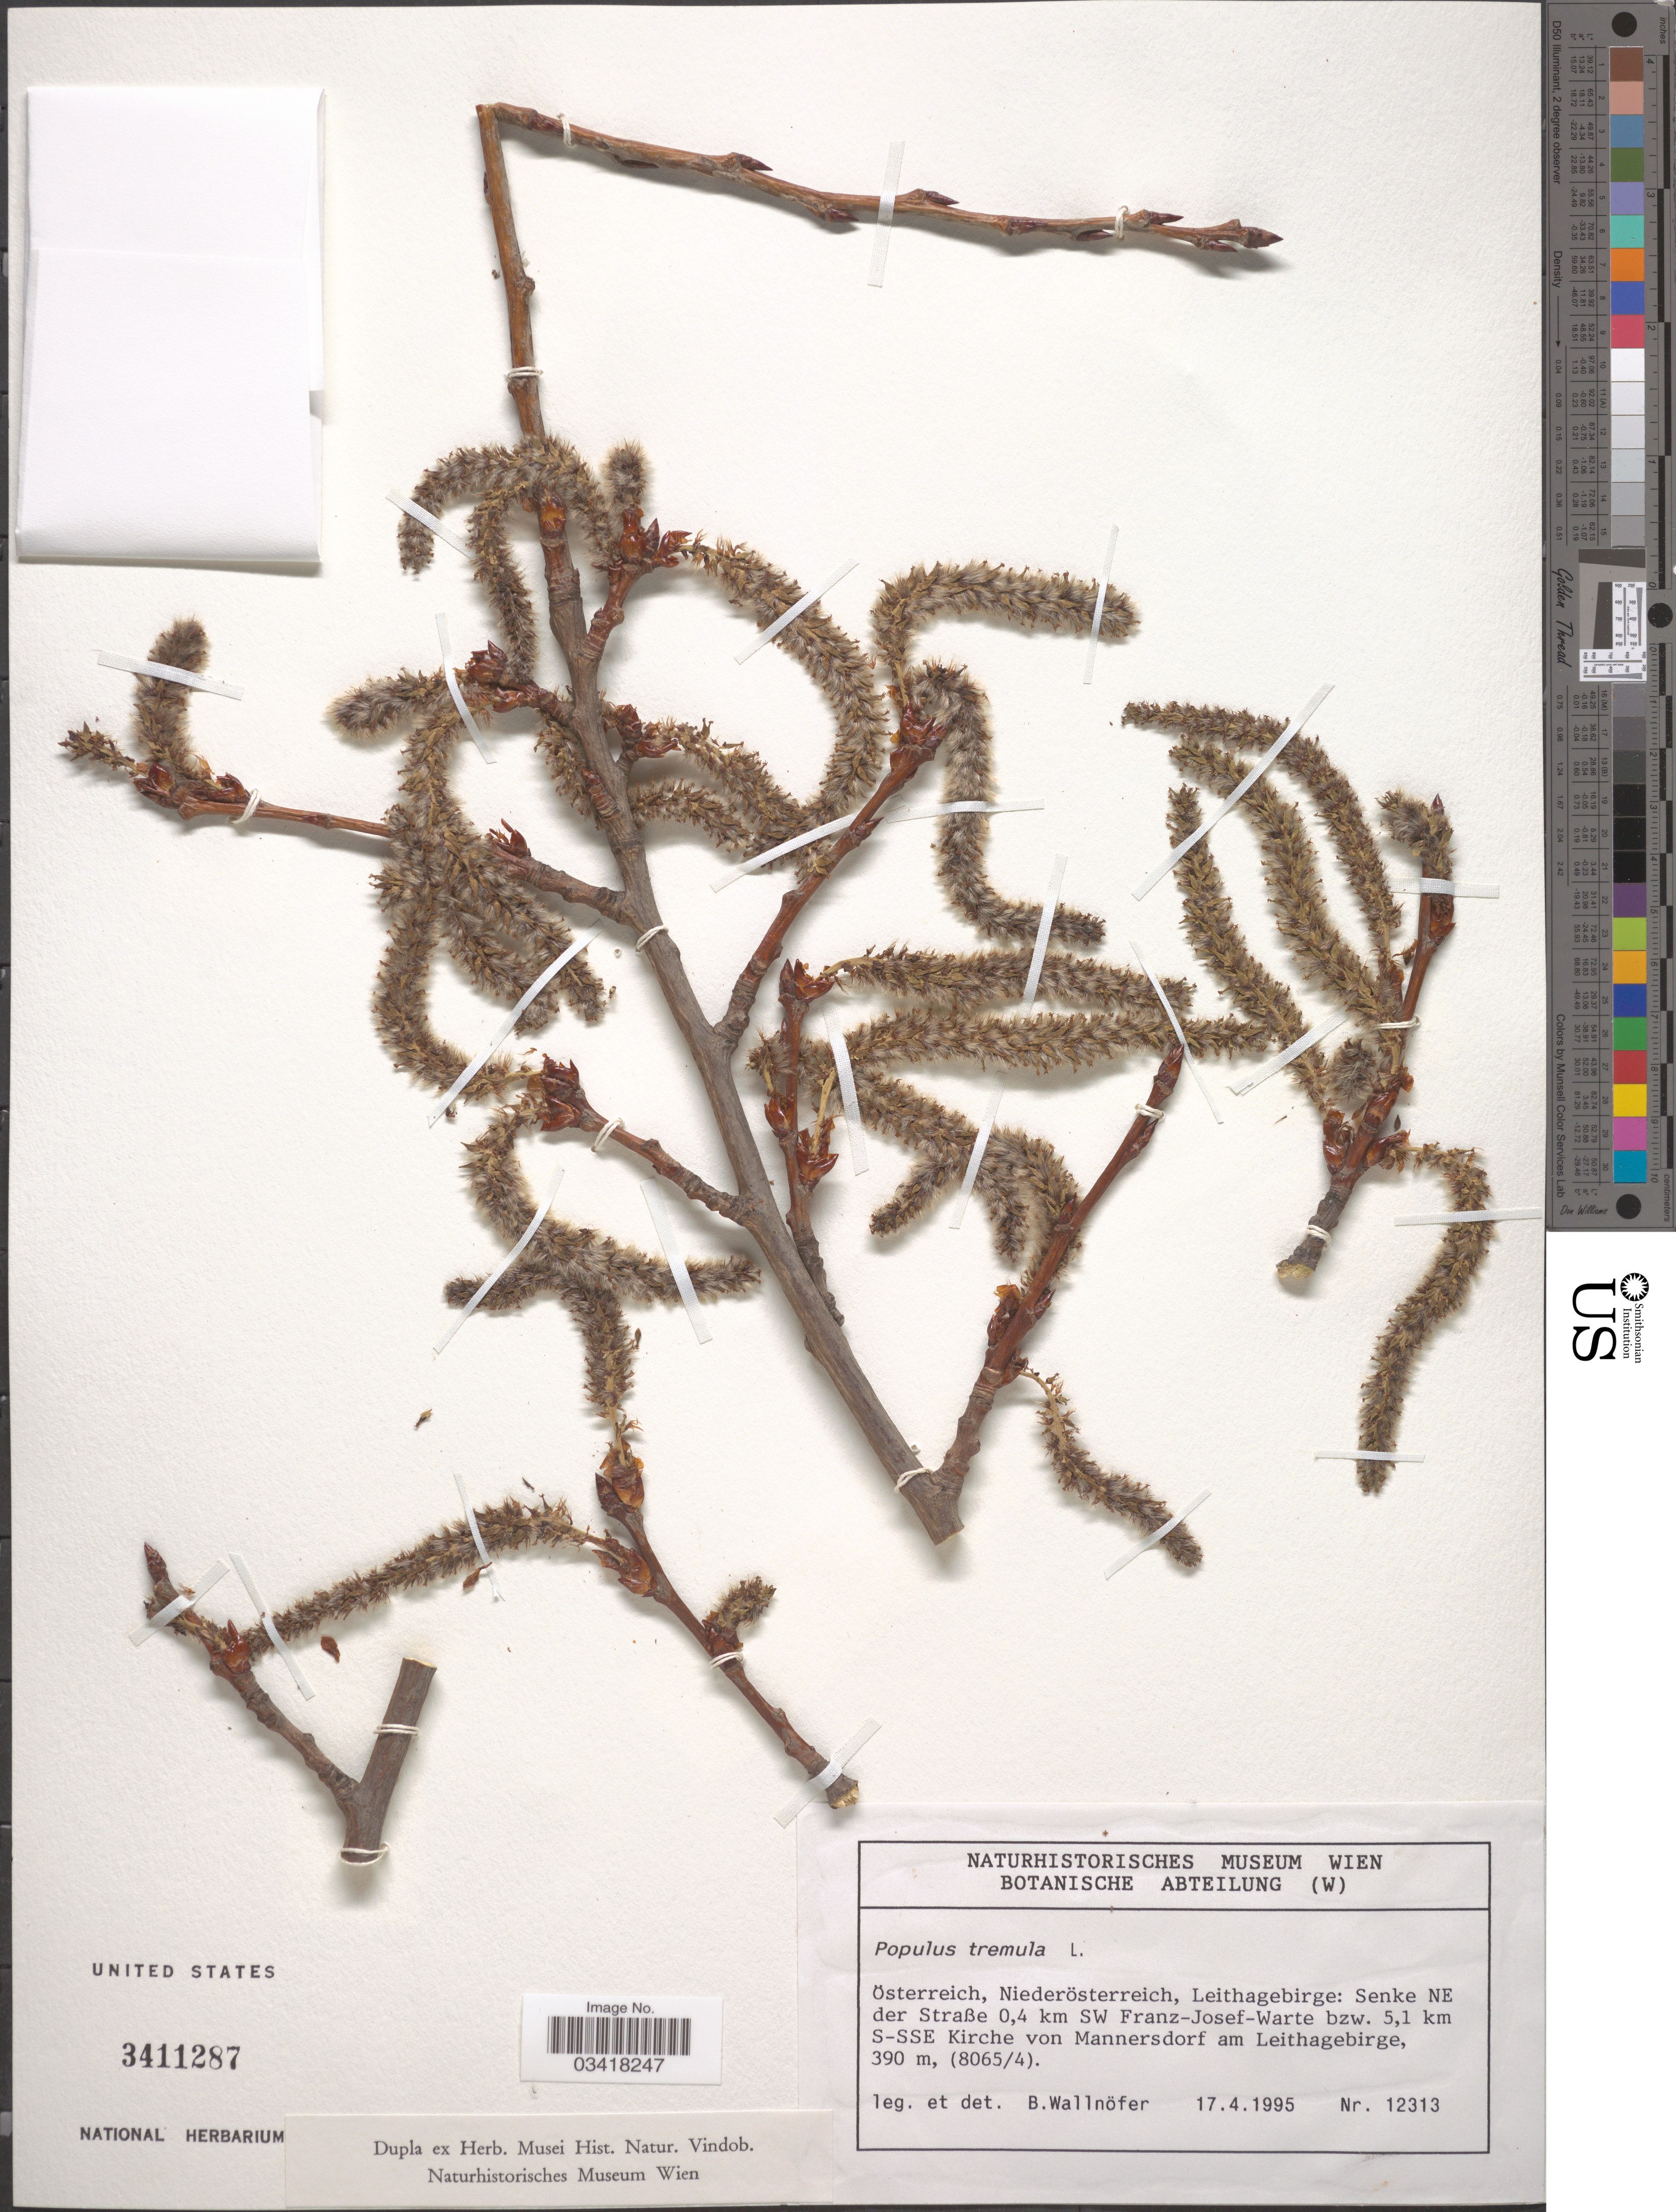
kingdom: Plantae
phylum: Tracheophyta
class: Magnoliopsida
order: Malpighiales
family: Salicaceae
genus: Populus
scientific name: Populus tremula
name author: L.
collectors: B. Wallnöfer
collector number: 12313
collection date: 1995-04-17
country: Austria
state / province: Niederosterreich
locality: Österreich. Leithagebirge: Senke NE der Straße 0,4 km SW Franz-Josef-Warte bzw. 5,1 km S-SSE ‏Kirche von Mannersdorf am Leithagebirge.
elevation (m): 390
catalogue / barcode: US 3411287